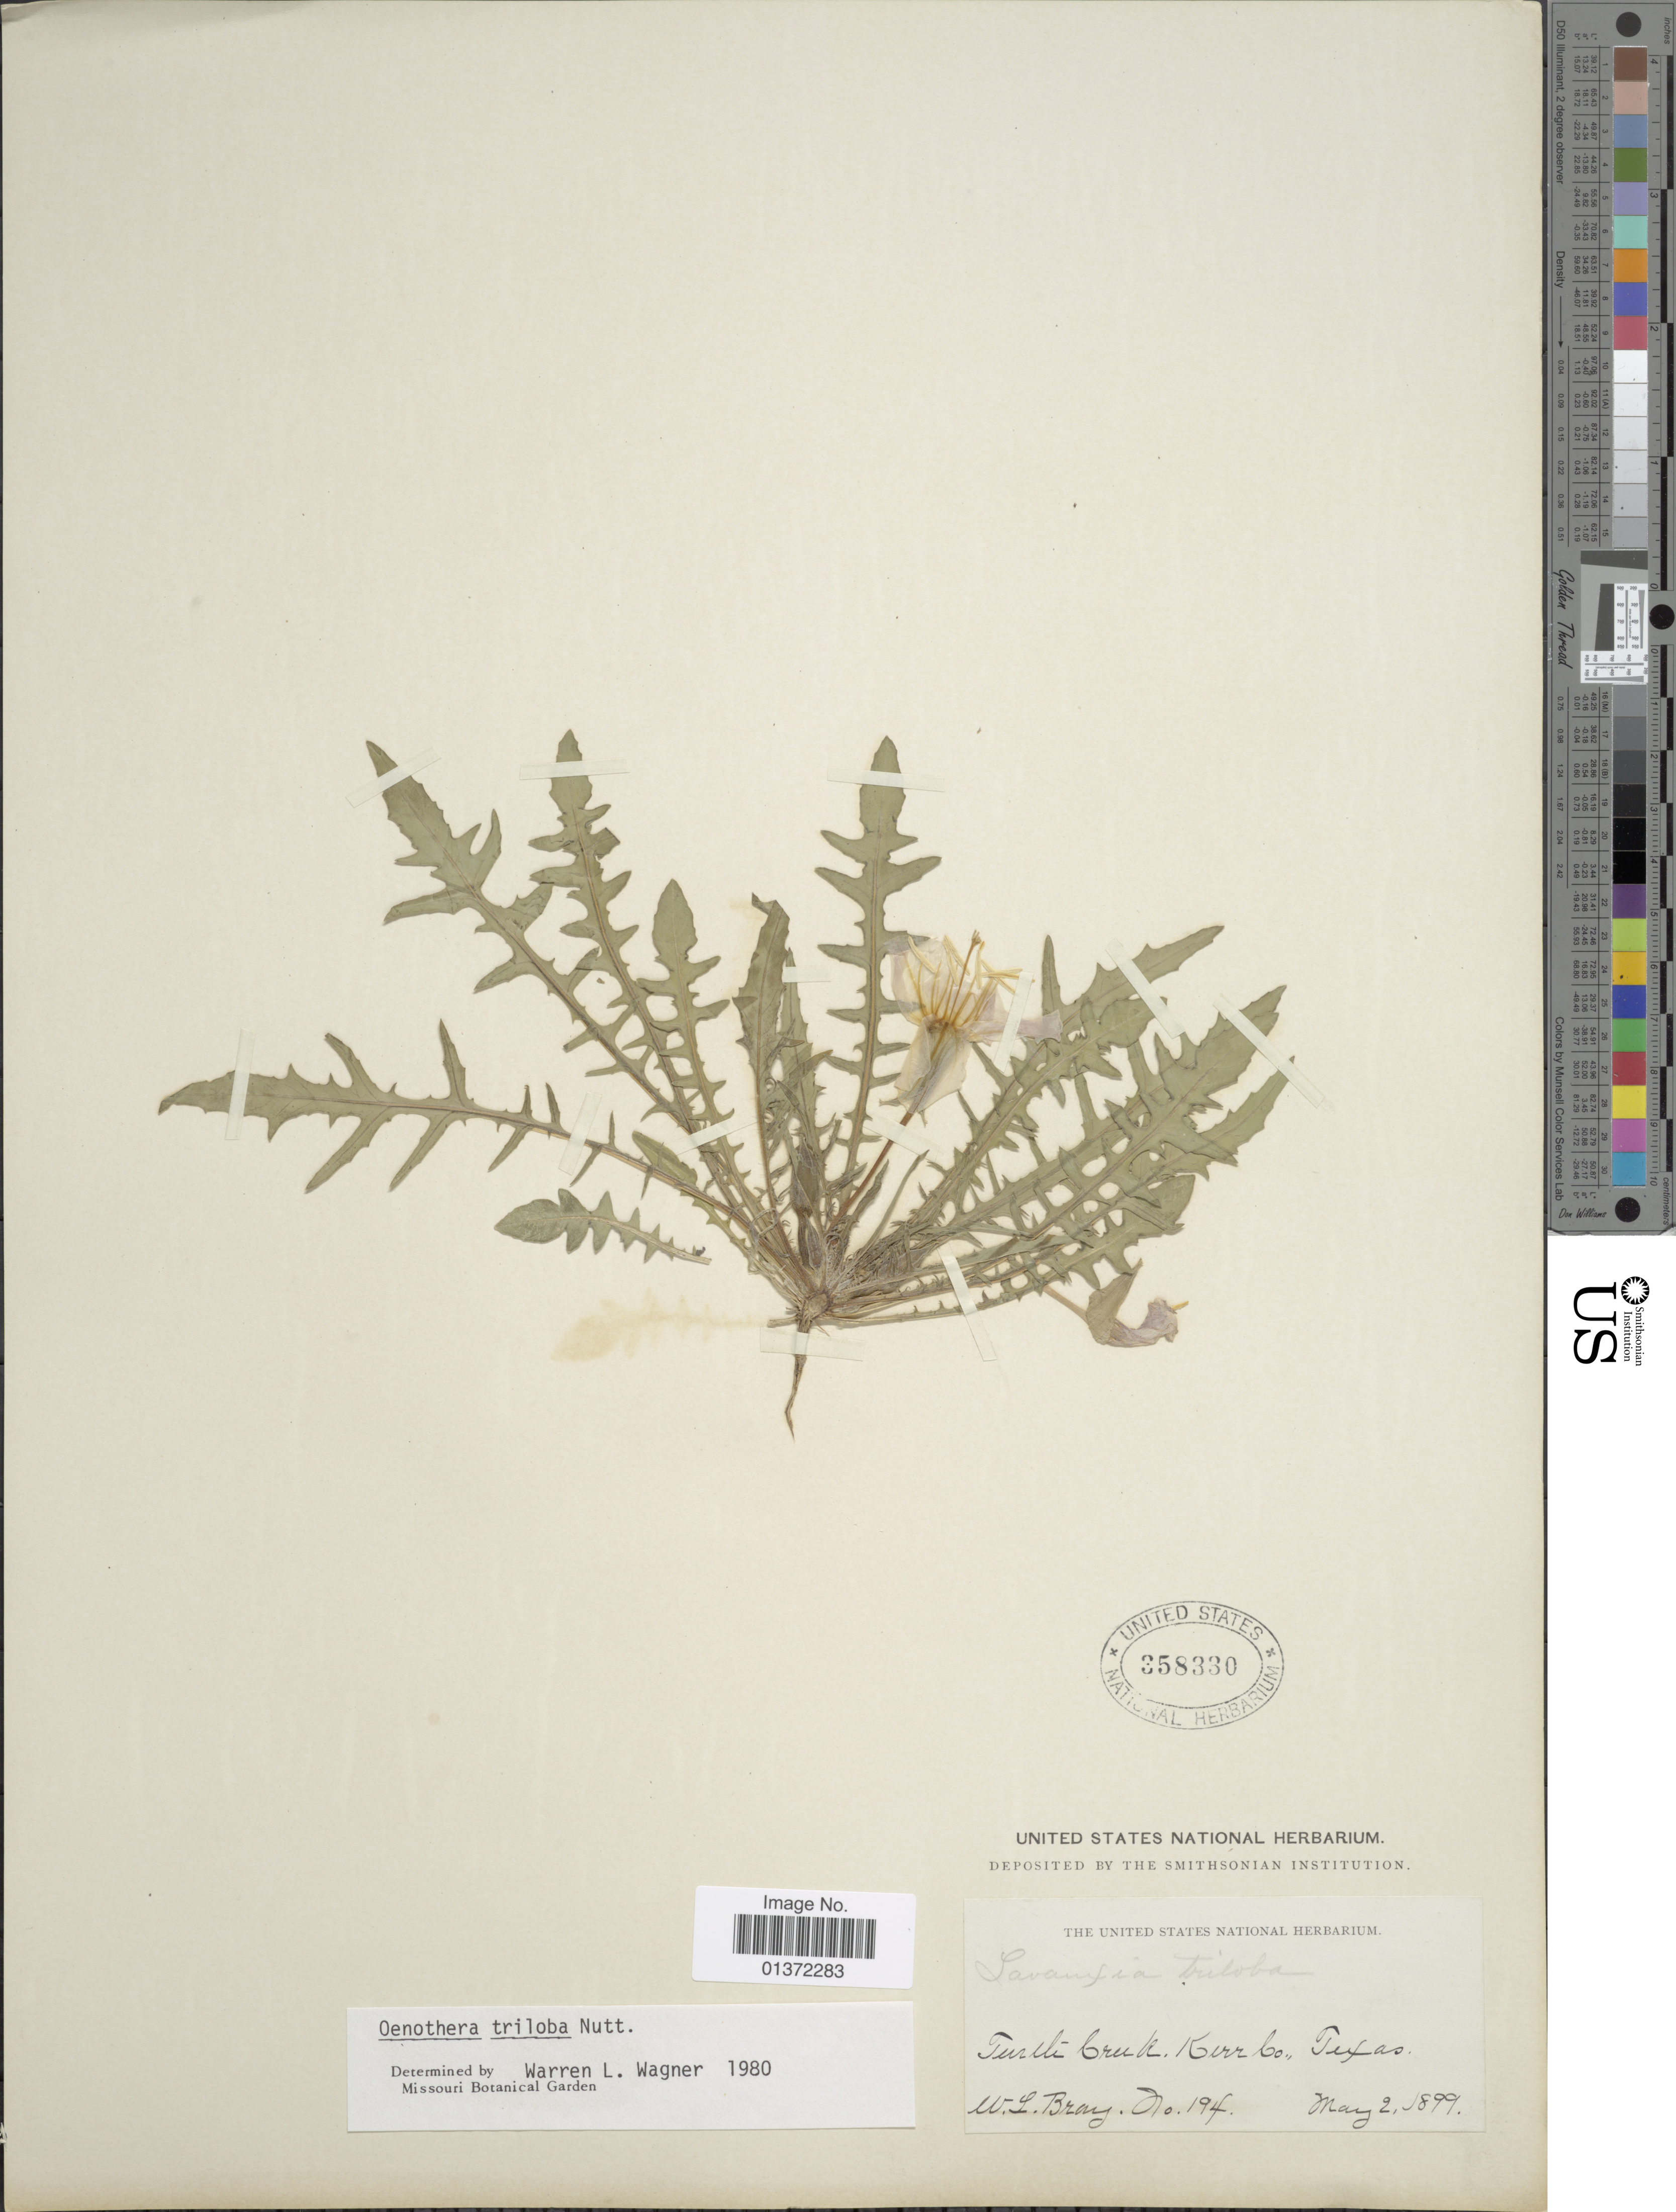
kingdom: Plantae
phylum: Tracheophyta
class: Magnoliopsida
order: Myrtales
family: Onagraceae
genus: Oenothera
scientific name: Oenothera triloba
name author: Nutt.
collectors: W. L. Bray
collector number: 194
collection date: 1899-05-02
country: United States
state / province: Texas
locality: Turtle Creek, Kerr Co.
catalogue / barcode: US 358330